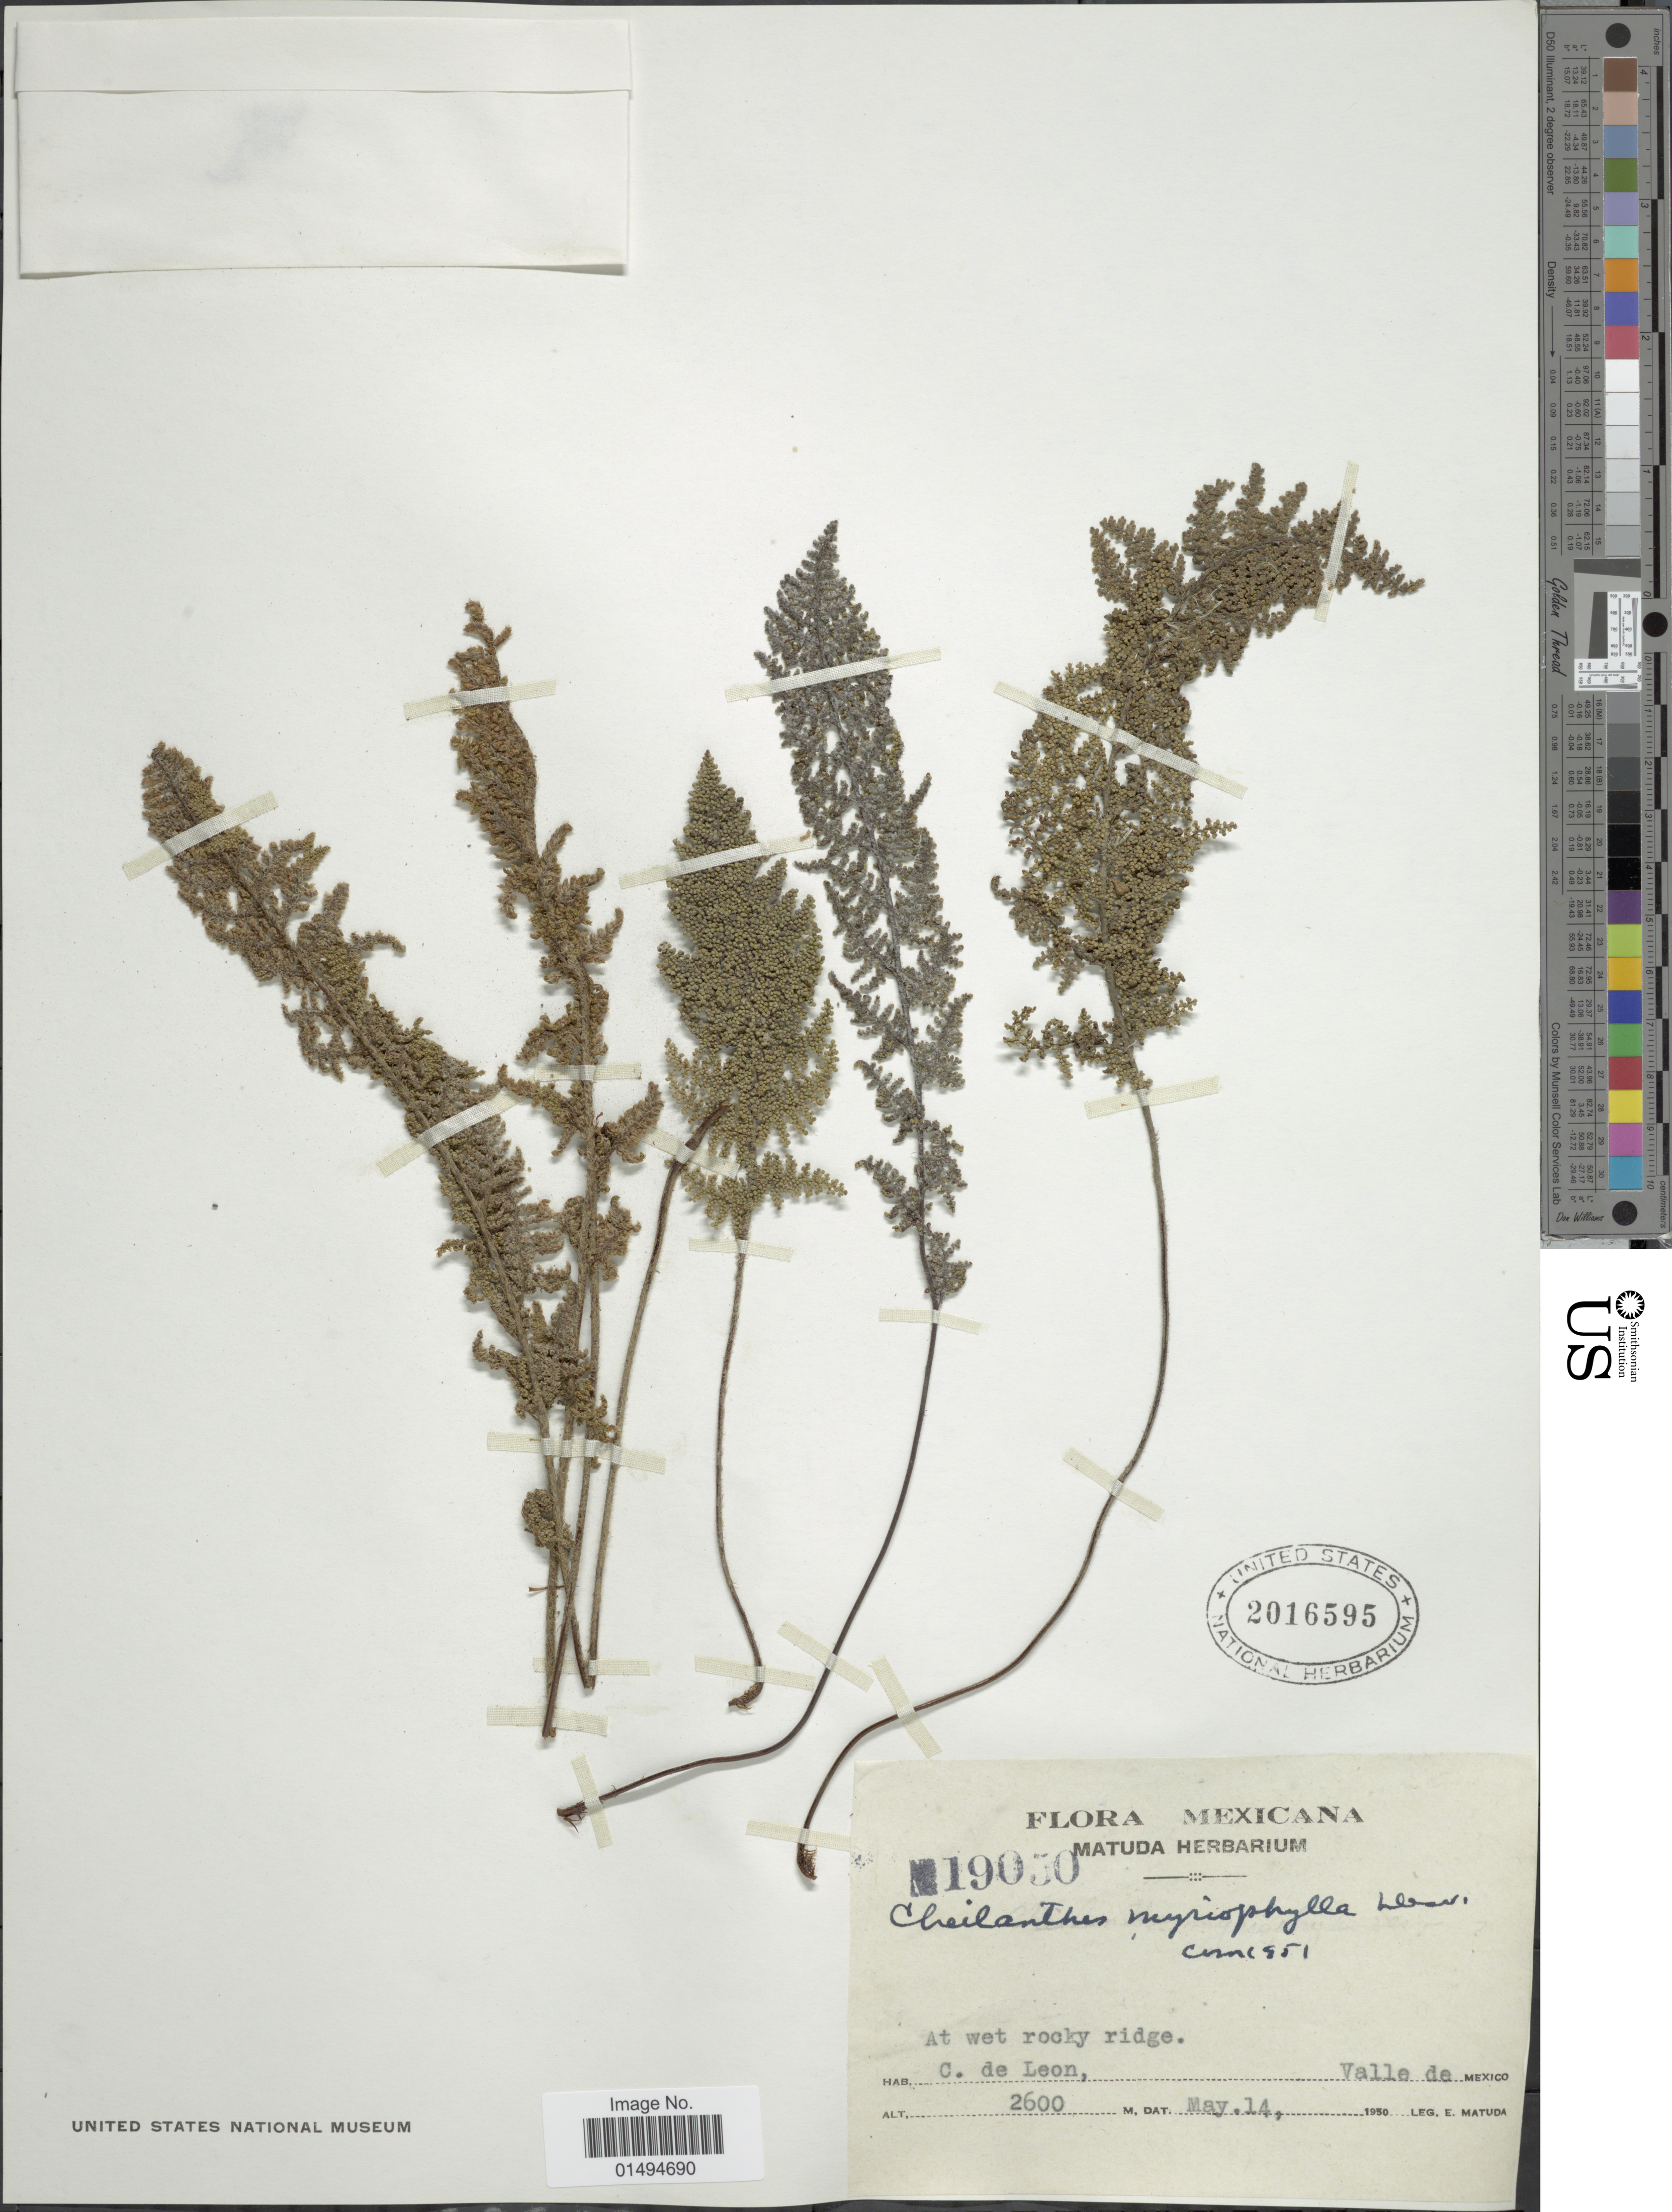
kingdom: Plantae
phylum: Tracheophyta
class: Polypodiopsida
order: Polypodiales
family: Pteridaceae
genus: Myriopteris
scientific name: Myriopteris myriophylla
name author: (Desv.) J. Sm.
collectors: E. Matuda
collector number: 19050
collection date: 1950-05-14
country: Mexico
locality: C. de Leon, Valle de Mexico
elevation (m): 2600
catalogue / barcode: US 2016595